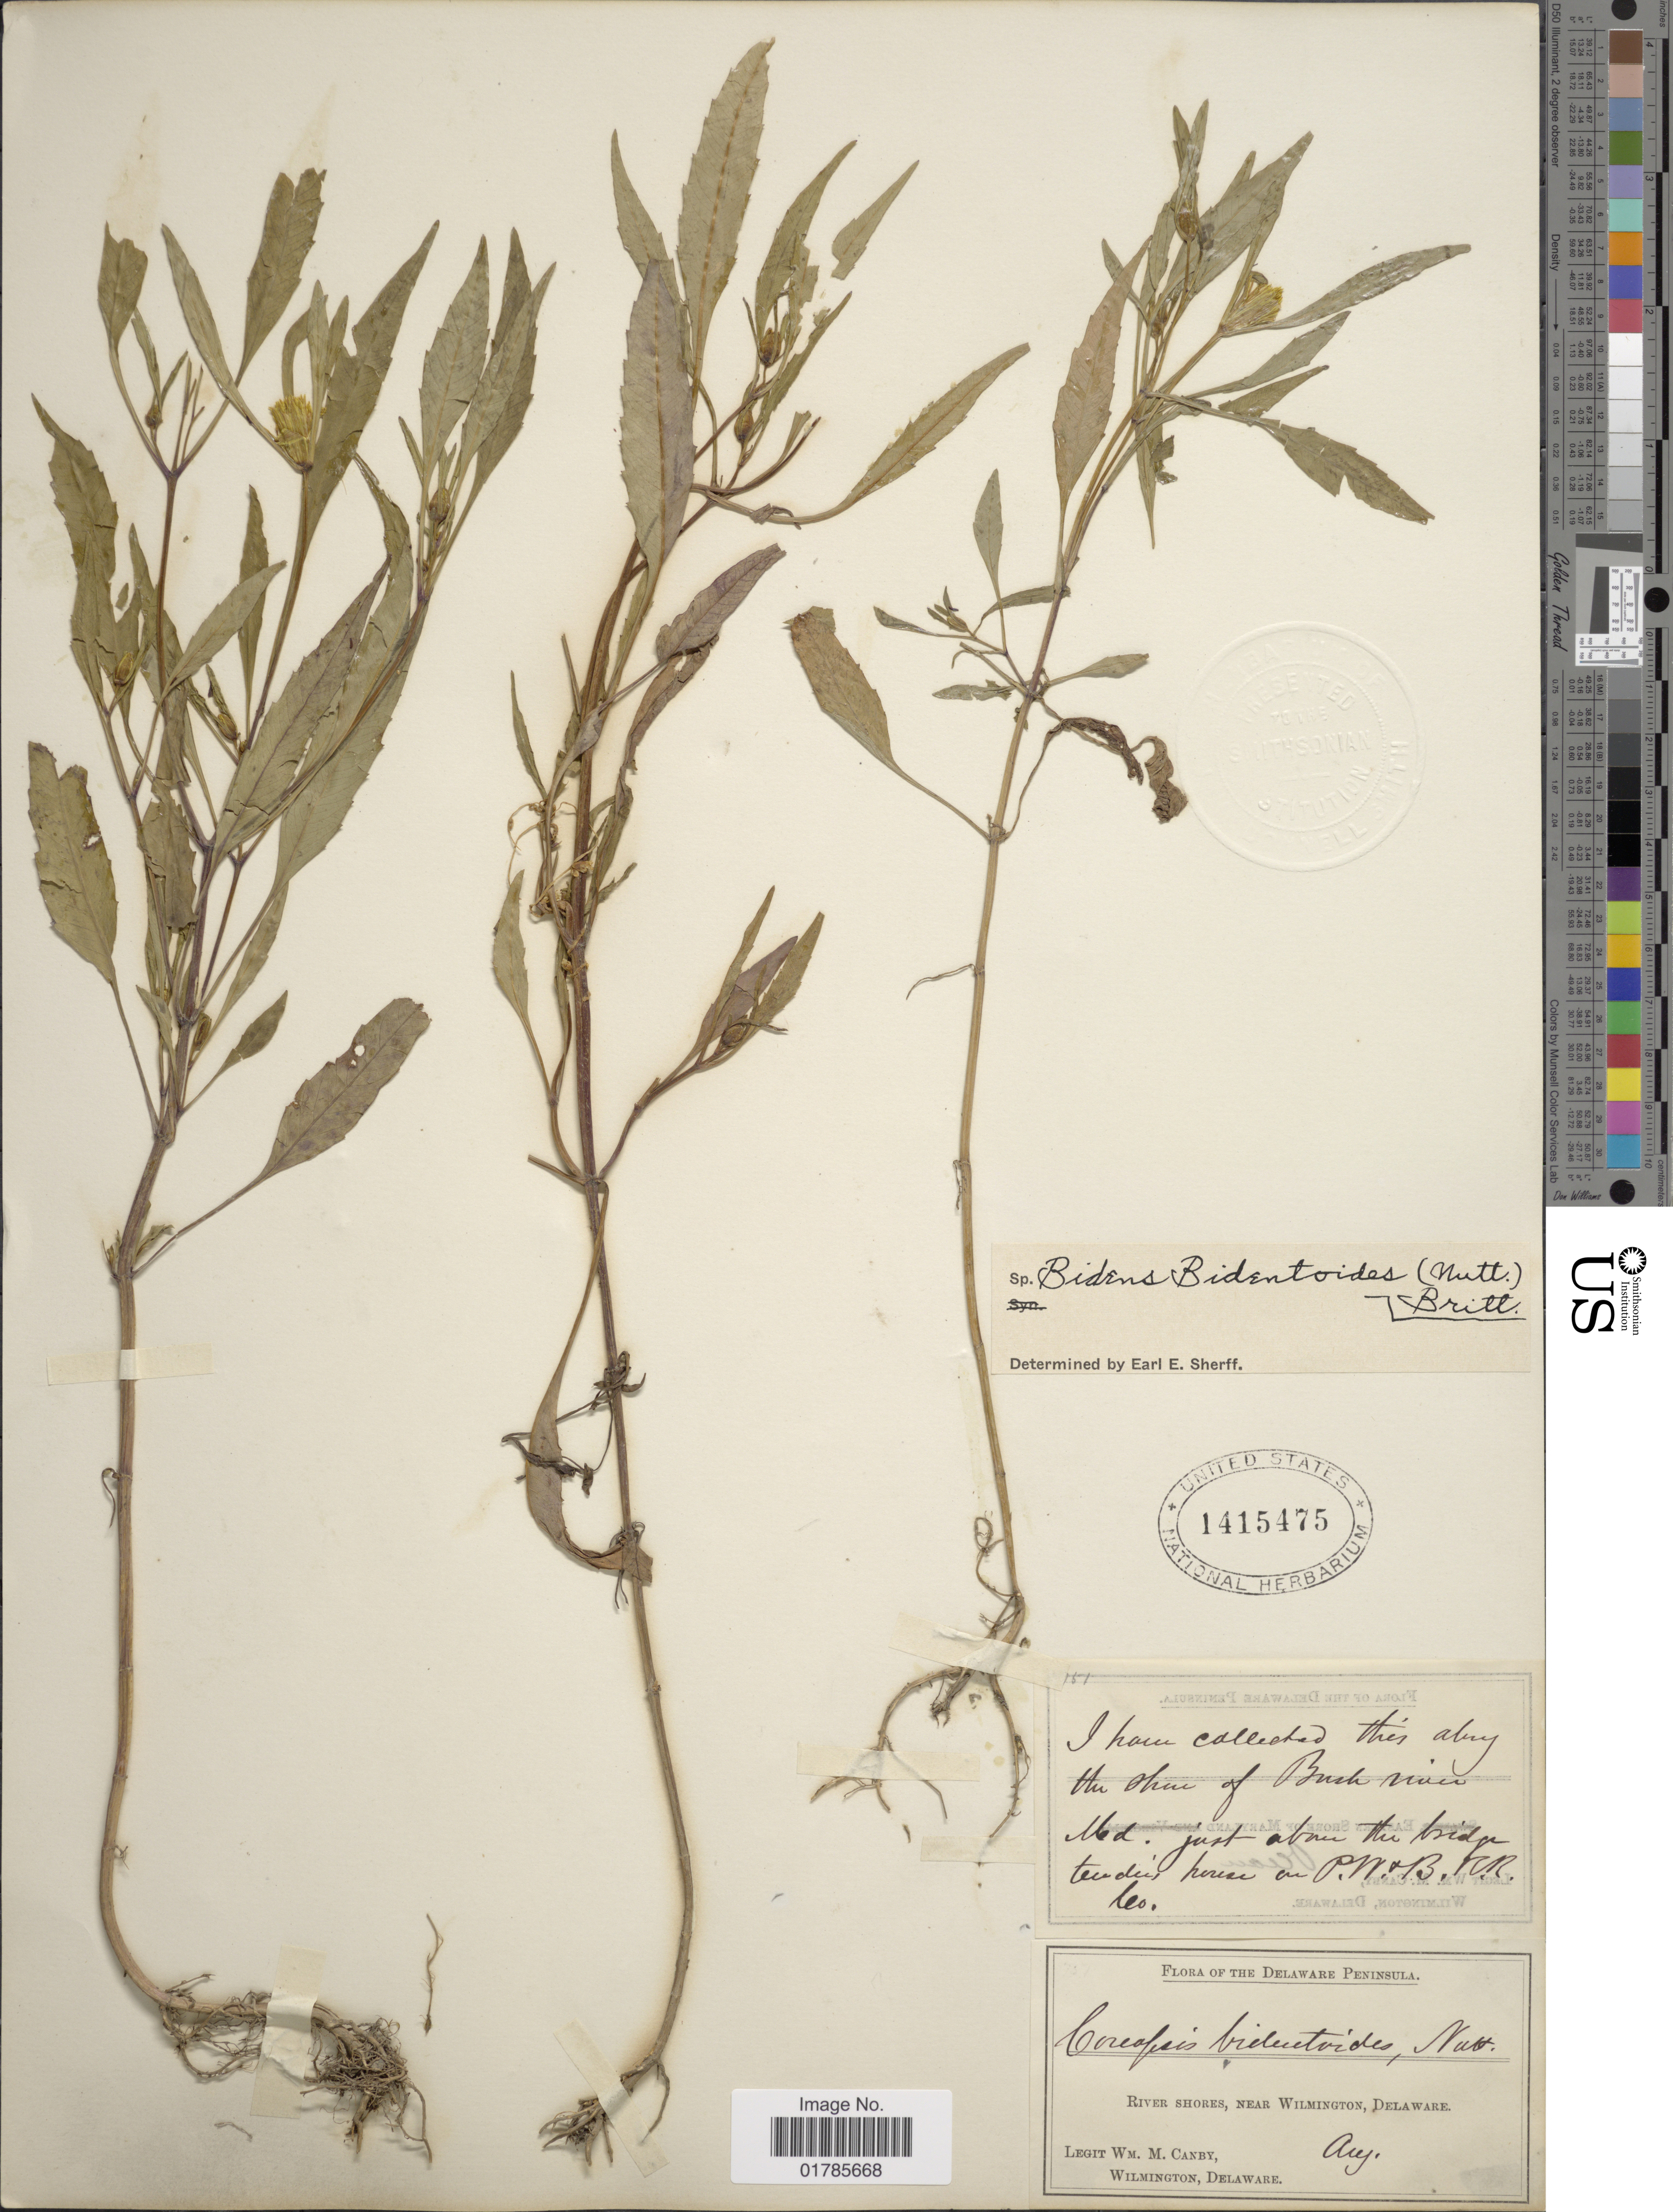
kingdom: Plantae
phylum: Tracheophyta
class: Magnoliopsida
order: Asterales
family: Asteraceae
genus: Bidens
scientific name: Bidens bidentoides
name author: (Nutt.) Britton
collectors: W. M. Canby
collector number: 151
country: United States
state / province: Delaware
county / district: New Castle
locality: River shores, near Wilmington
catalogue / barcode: US 1415475